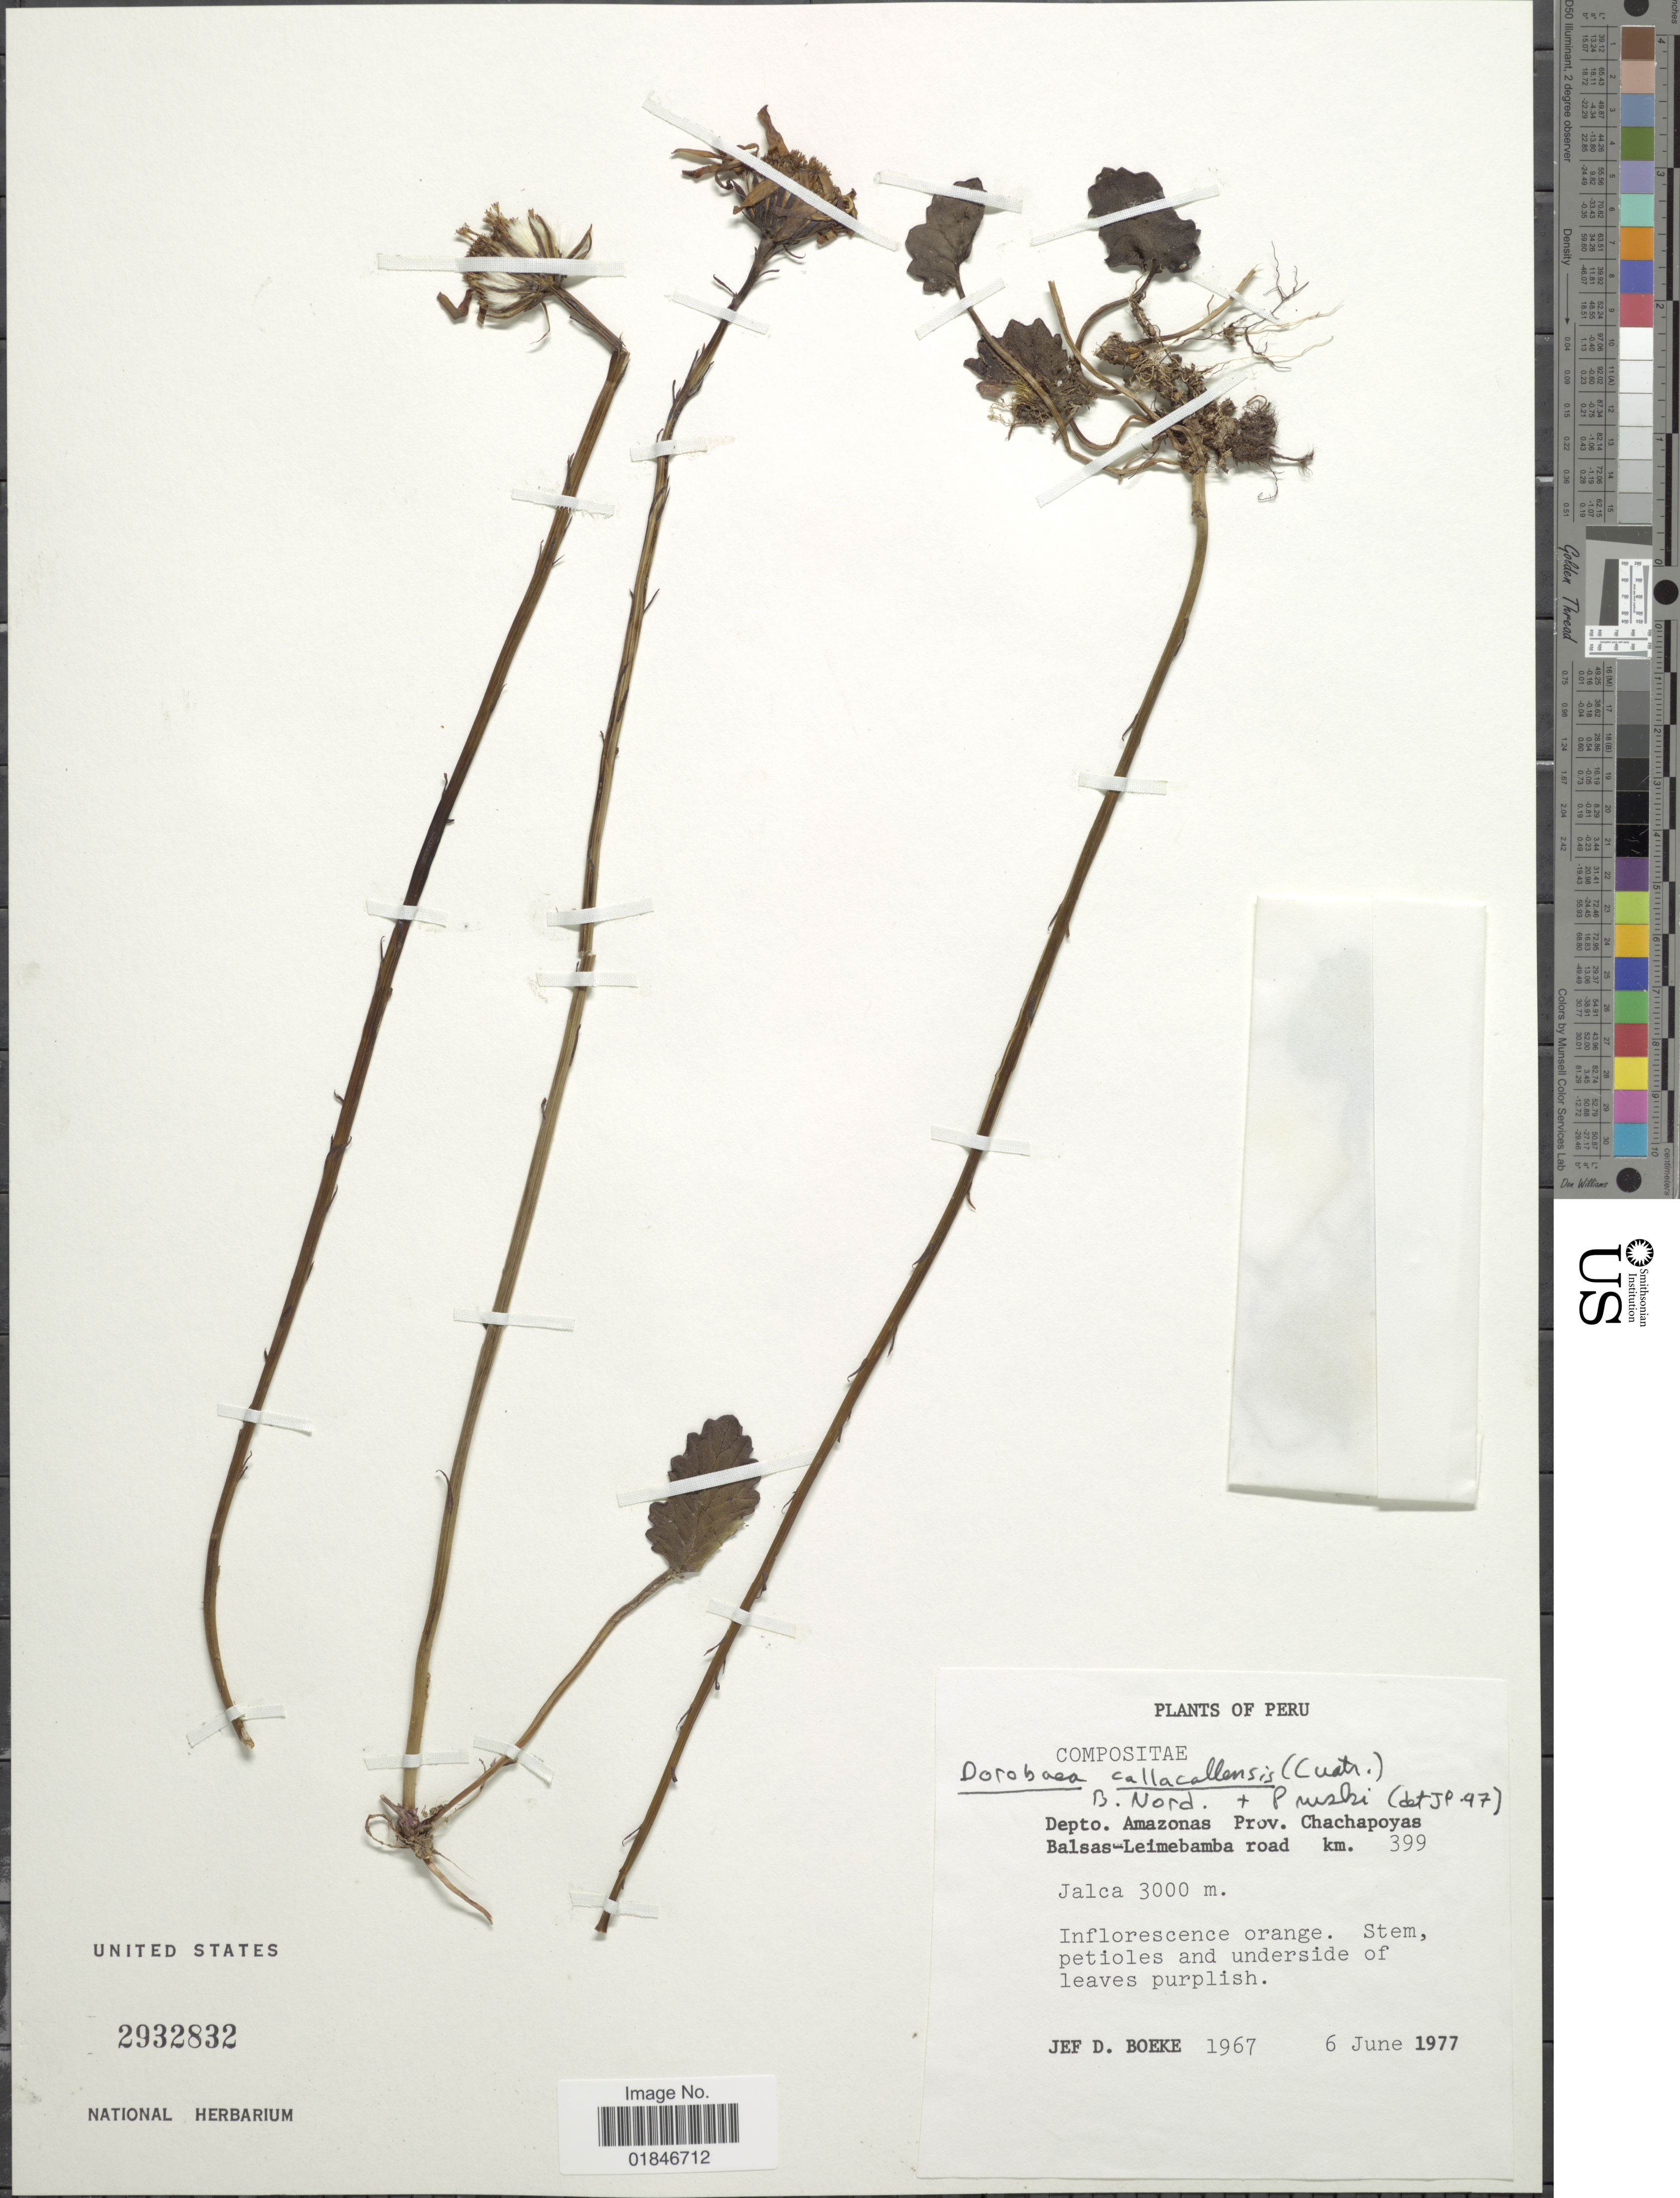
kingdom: Plantae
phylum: Tracheophyta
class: Magnoliopsida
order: Asterales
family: Asteraceae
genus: Dorobaea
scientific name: Dorobaea callacallensis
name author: (Cuatrec.) B. Nord. & Pruski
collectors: J. D. Boeke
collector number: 1967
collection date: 1977-06-06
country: Peru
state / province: Amazonas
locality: Jalca. Depto. Amazonas Prov. Chachapoyas Balsas -Leimebamba road km.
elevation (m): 3000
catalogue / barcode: US 2932832